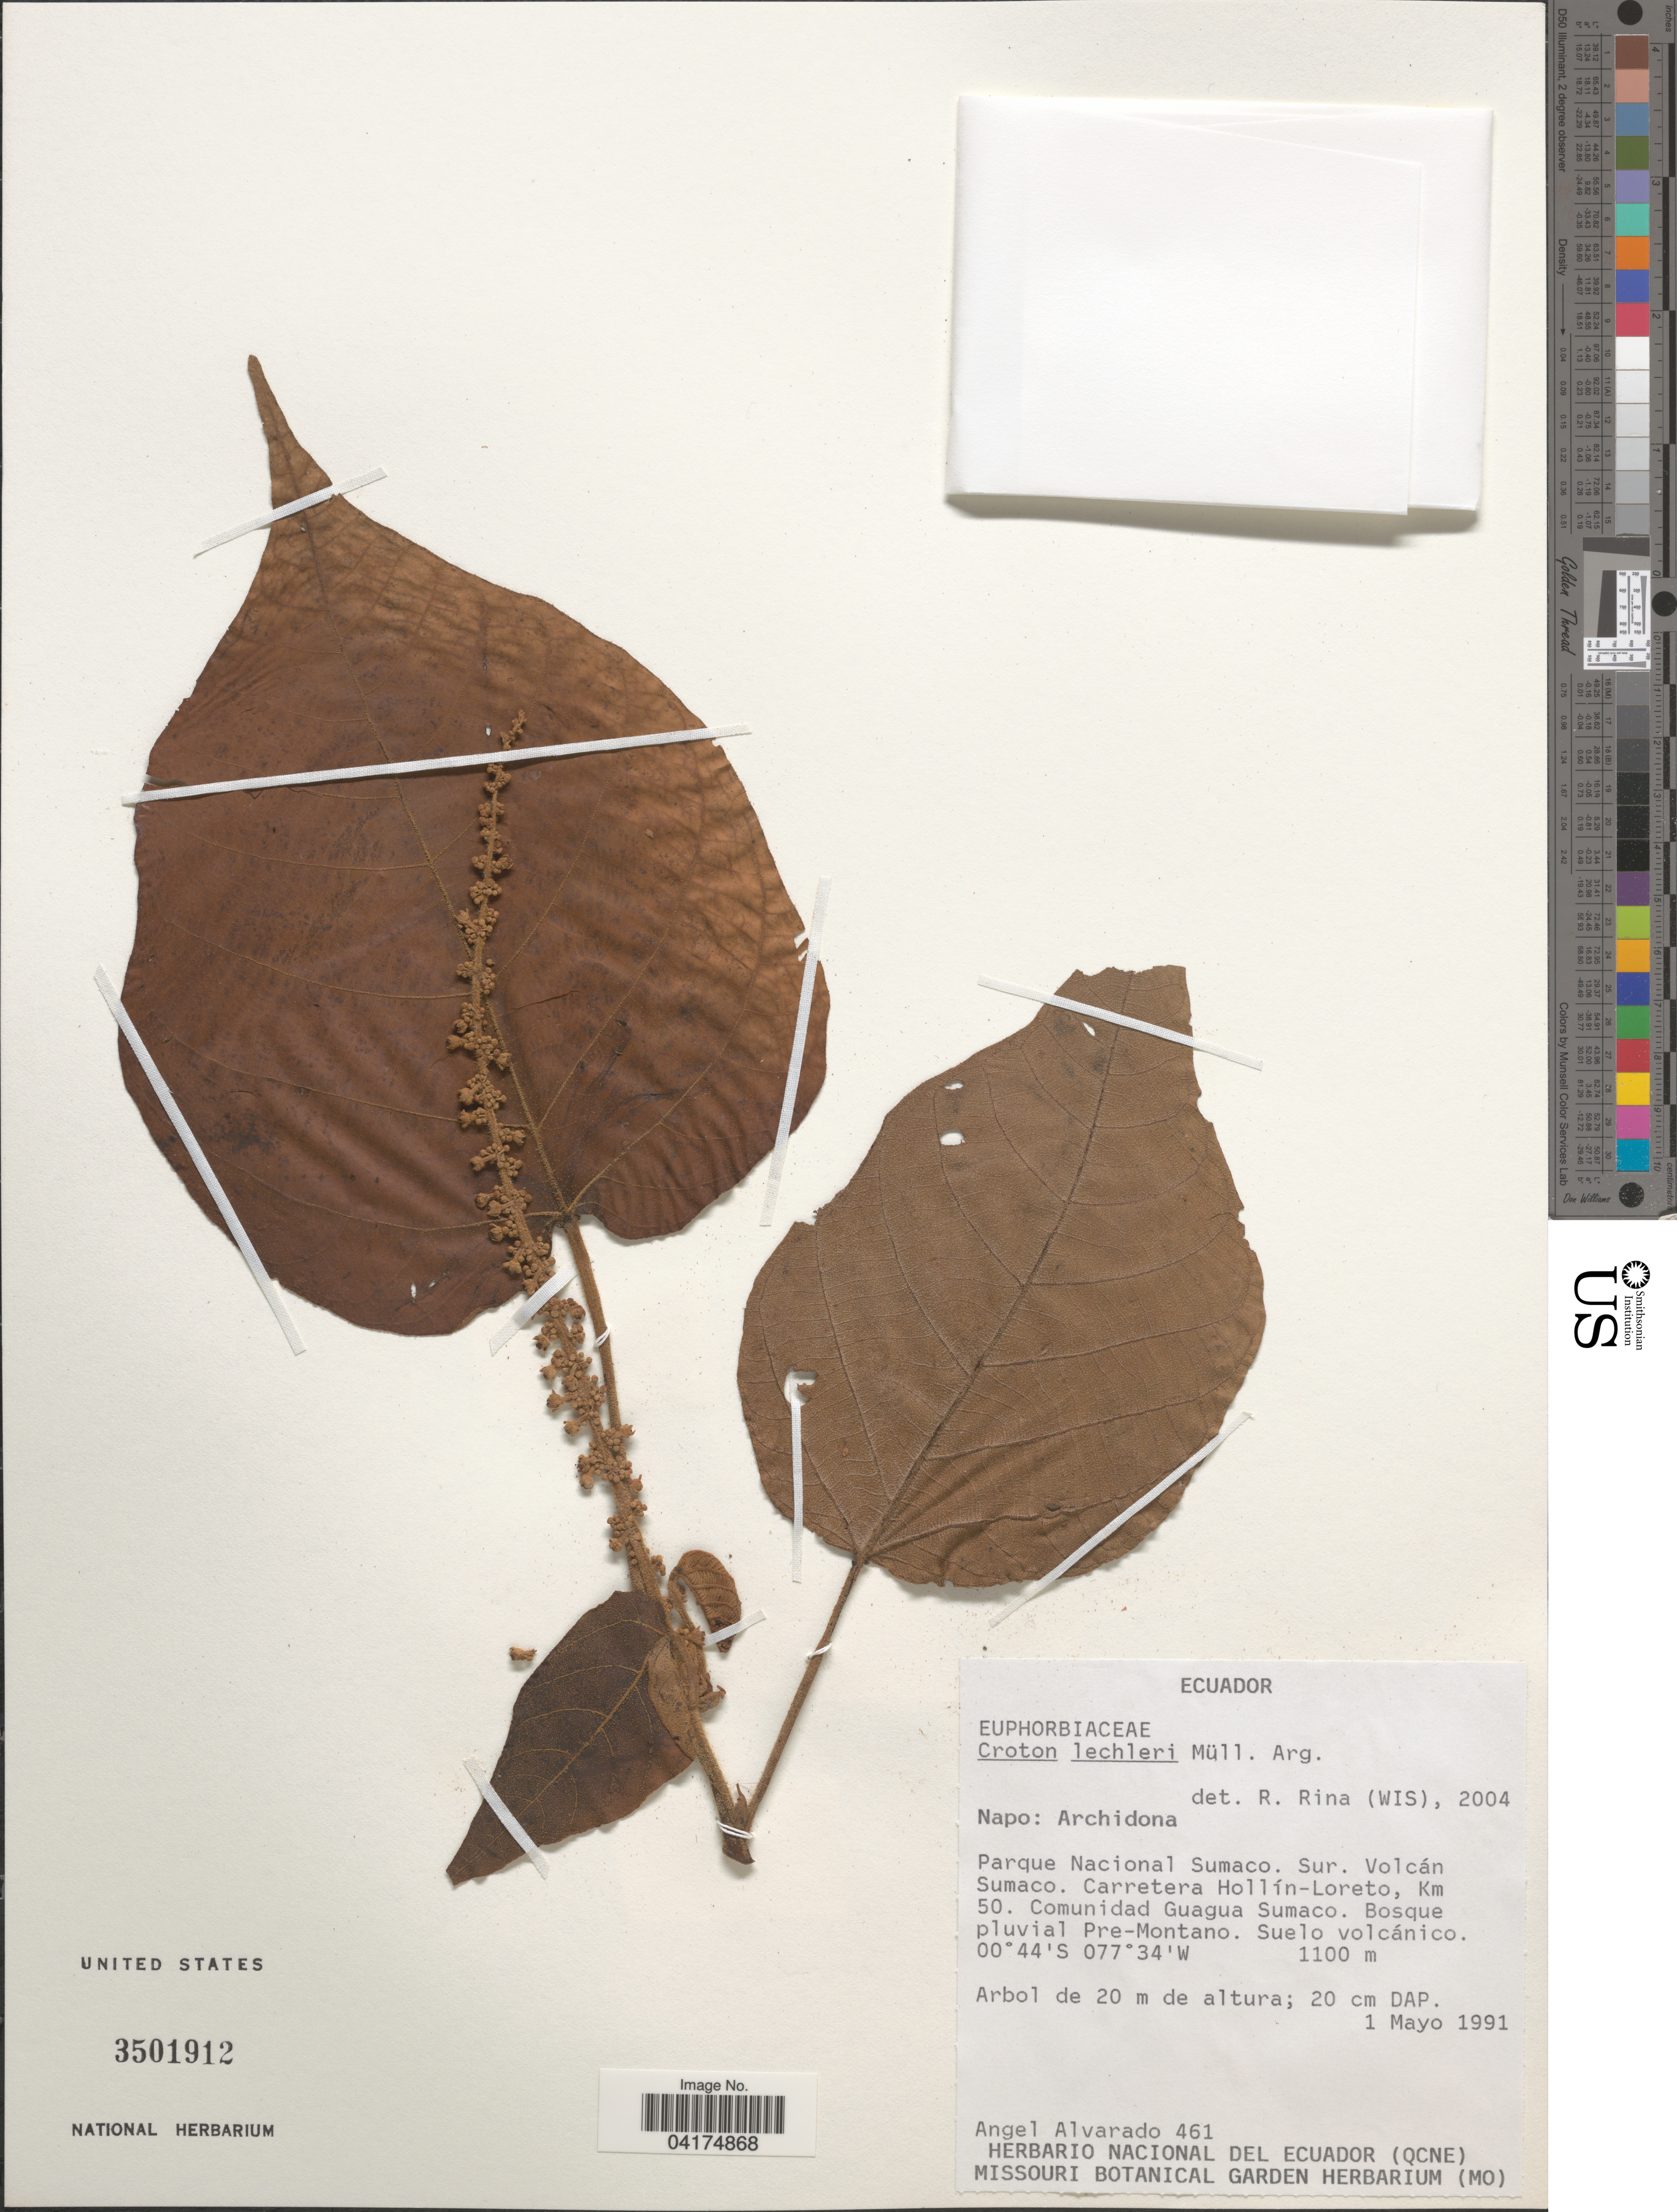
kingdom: Plantae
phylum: Tracheophyta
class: Magnoliopsida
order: Malpighiales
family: Euphorbiaceae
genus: Croton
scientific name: Croton lechleri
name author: Müll. Arg.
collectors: A. Alvarado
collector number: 461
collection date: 1991-05-01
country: Ecuador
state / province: Napo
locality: Archidona. Parque Nacional Sumaco. Sur. Volcán Sumaco. Carretera Hollín-Loreto, Km 50. Comunidad Guagua Sumaco.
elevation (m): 1100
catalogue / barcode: US 3501912